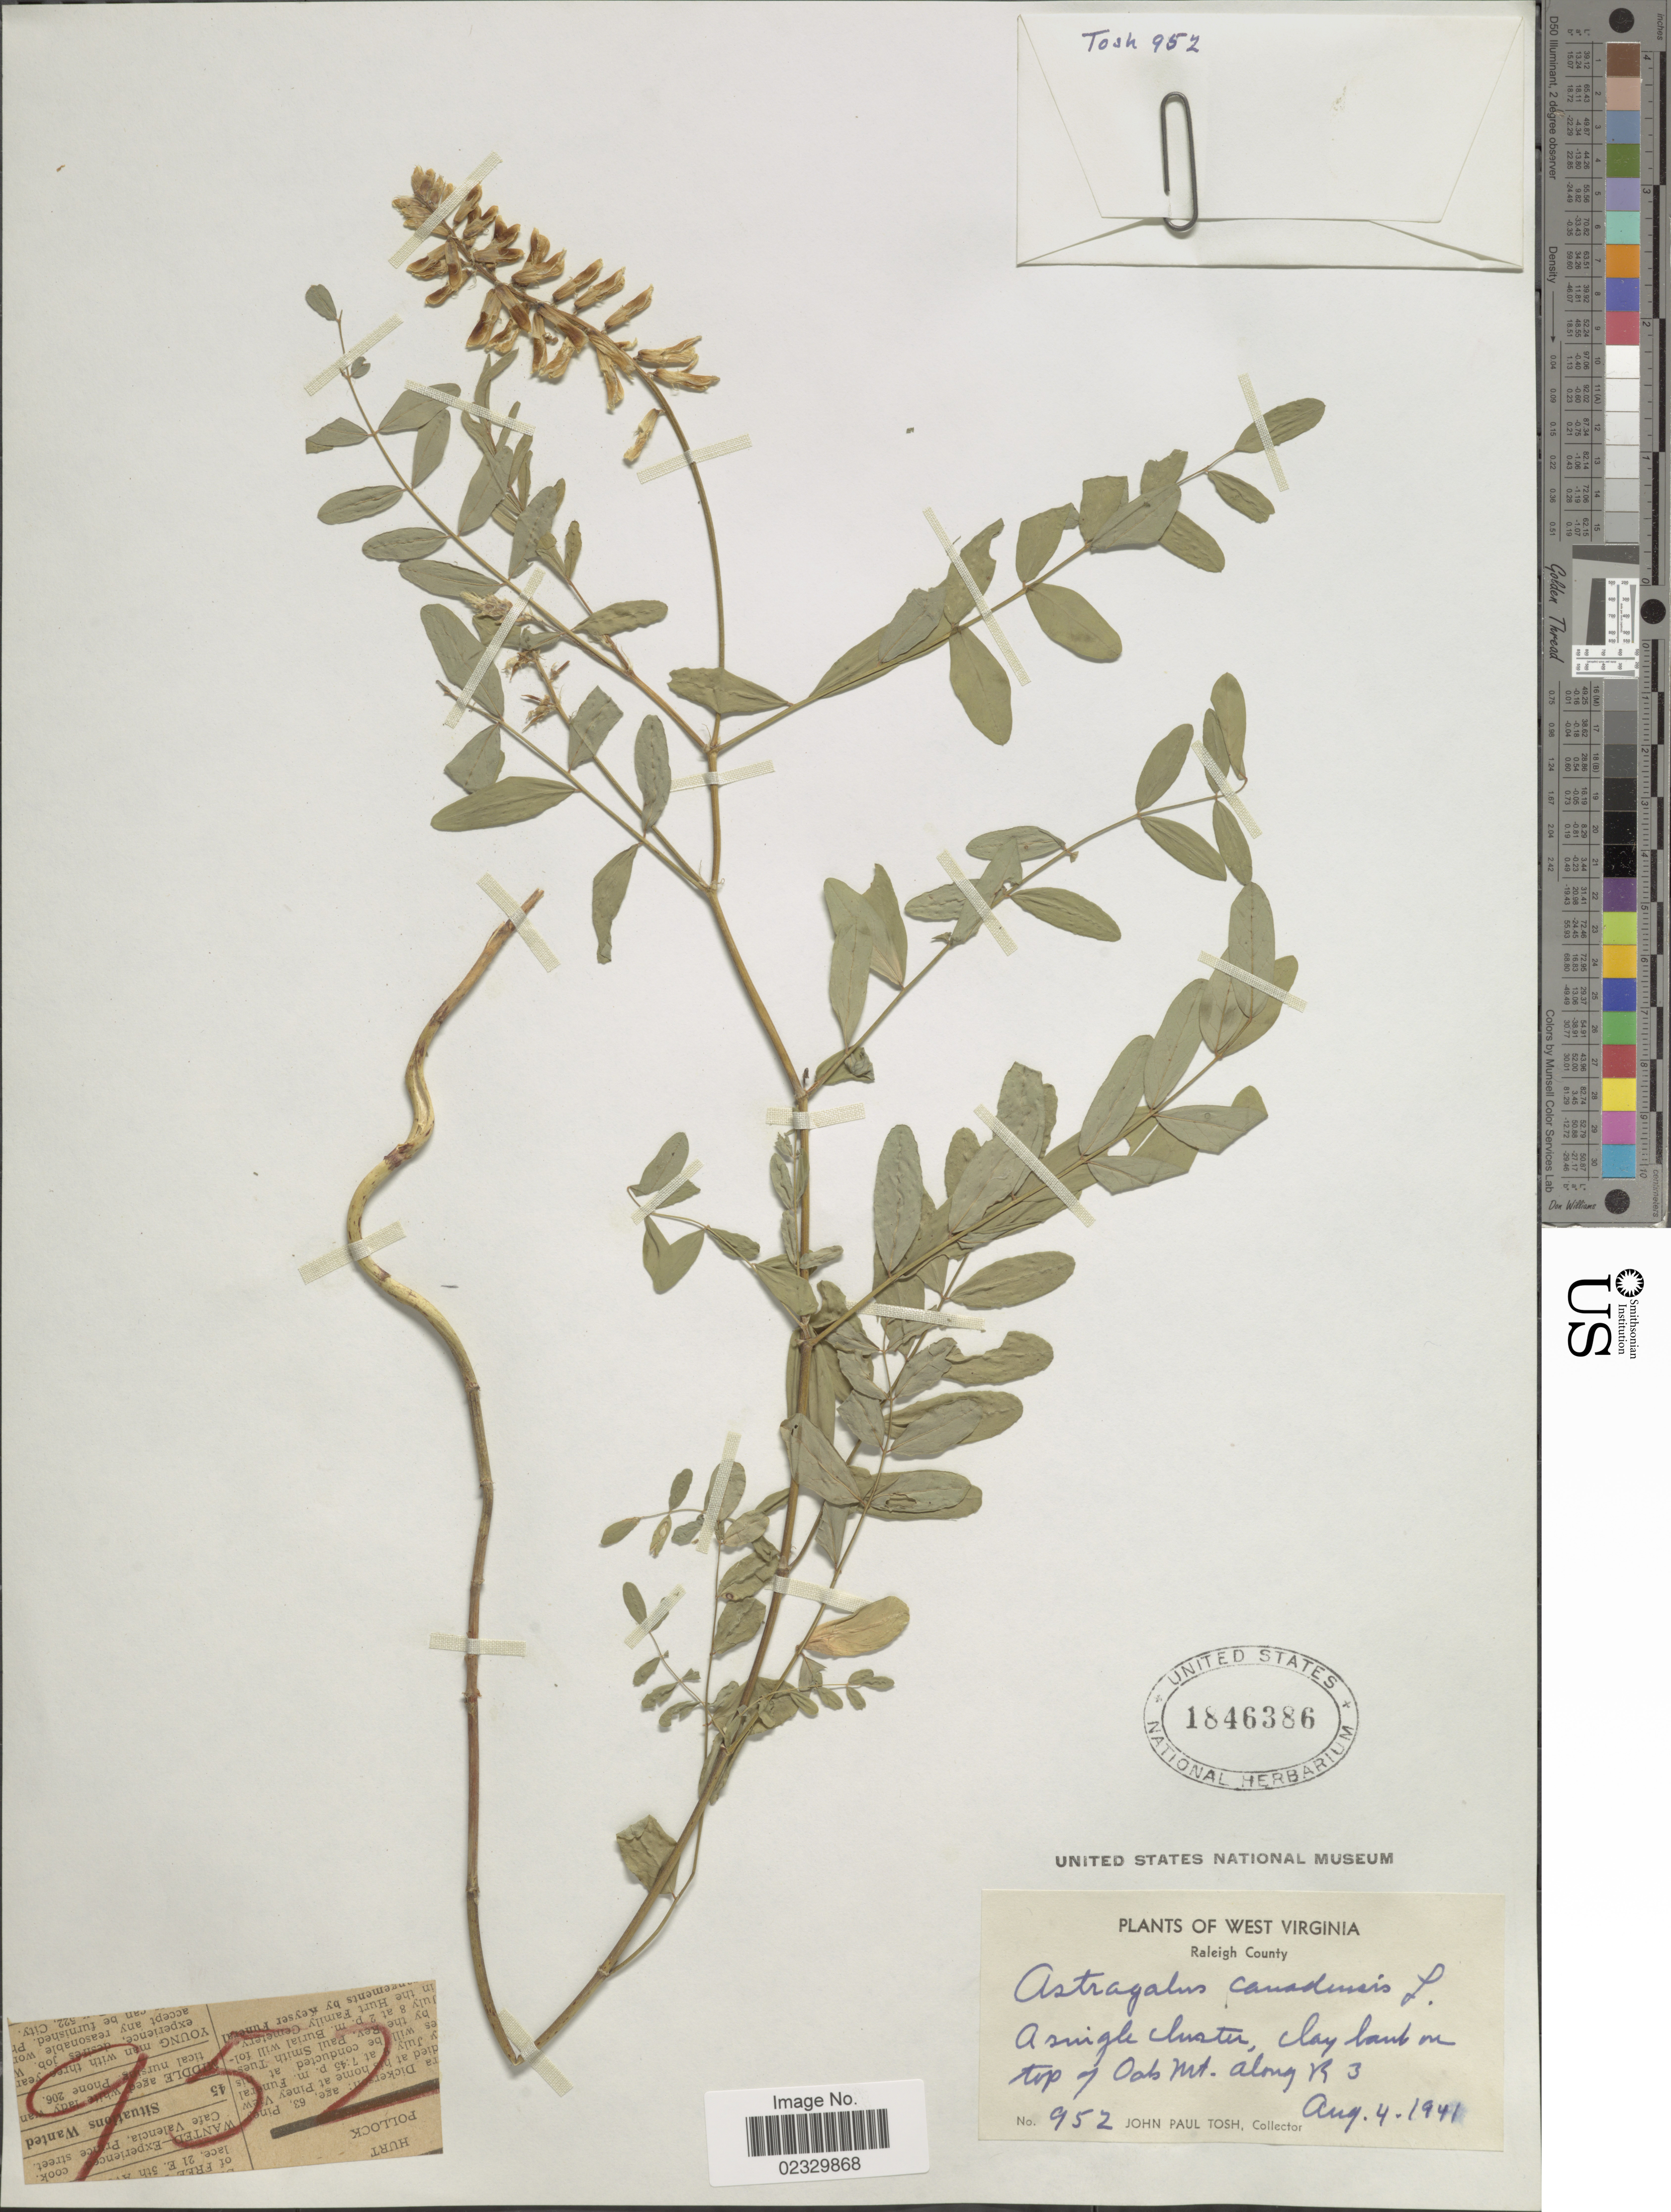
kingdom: Plantae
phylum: Tracheophyta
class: Magnoliopsida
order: Fabales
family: Fabaceae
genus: Astragalus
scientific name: Astragalus canadensis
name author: L.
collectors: J. Tosh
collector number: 952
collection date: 1941-08-04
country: United States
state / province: West Virginia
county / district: Raleigh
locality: Clay land on top of Oats Mt. along R 3.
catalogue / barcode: US 1846386